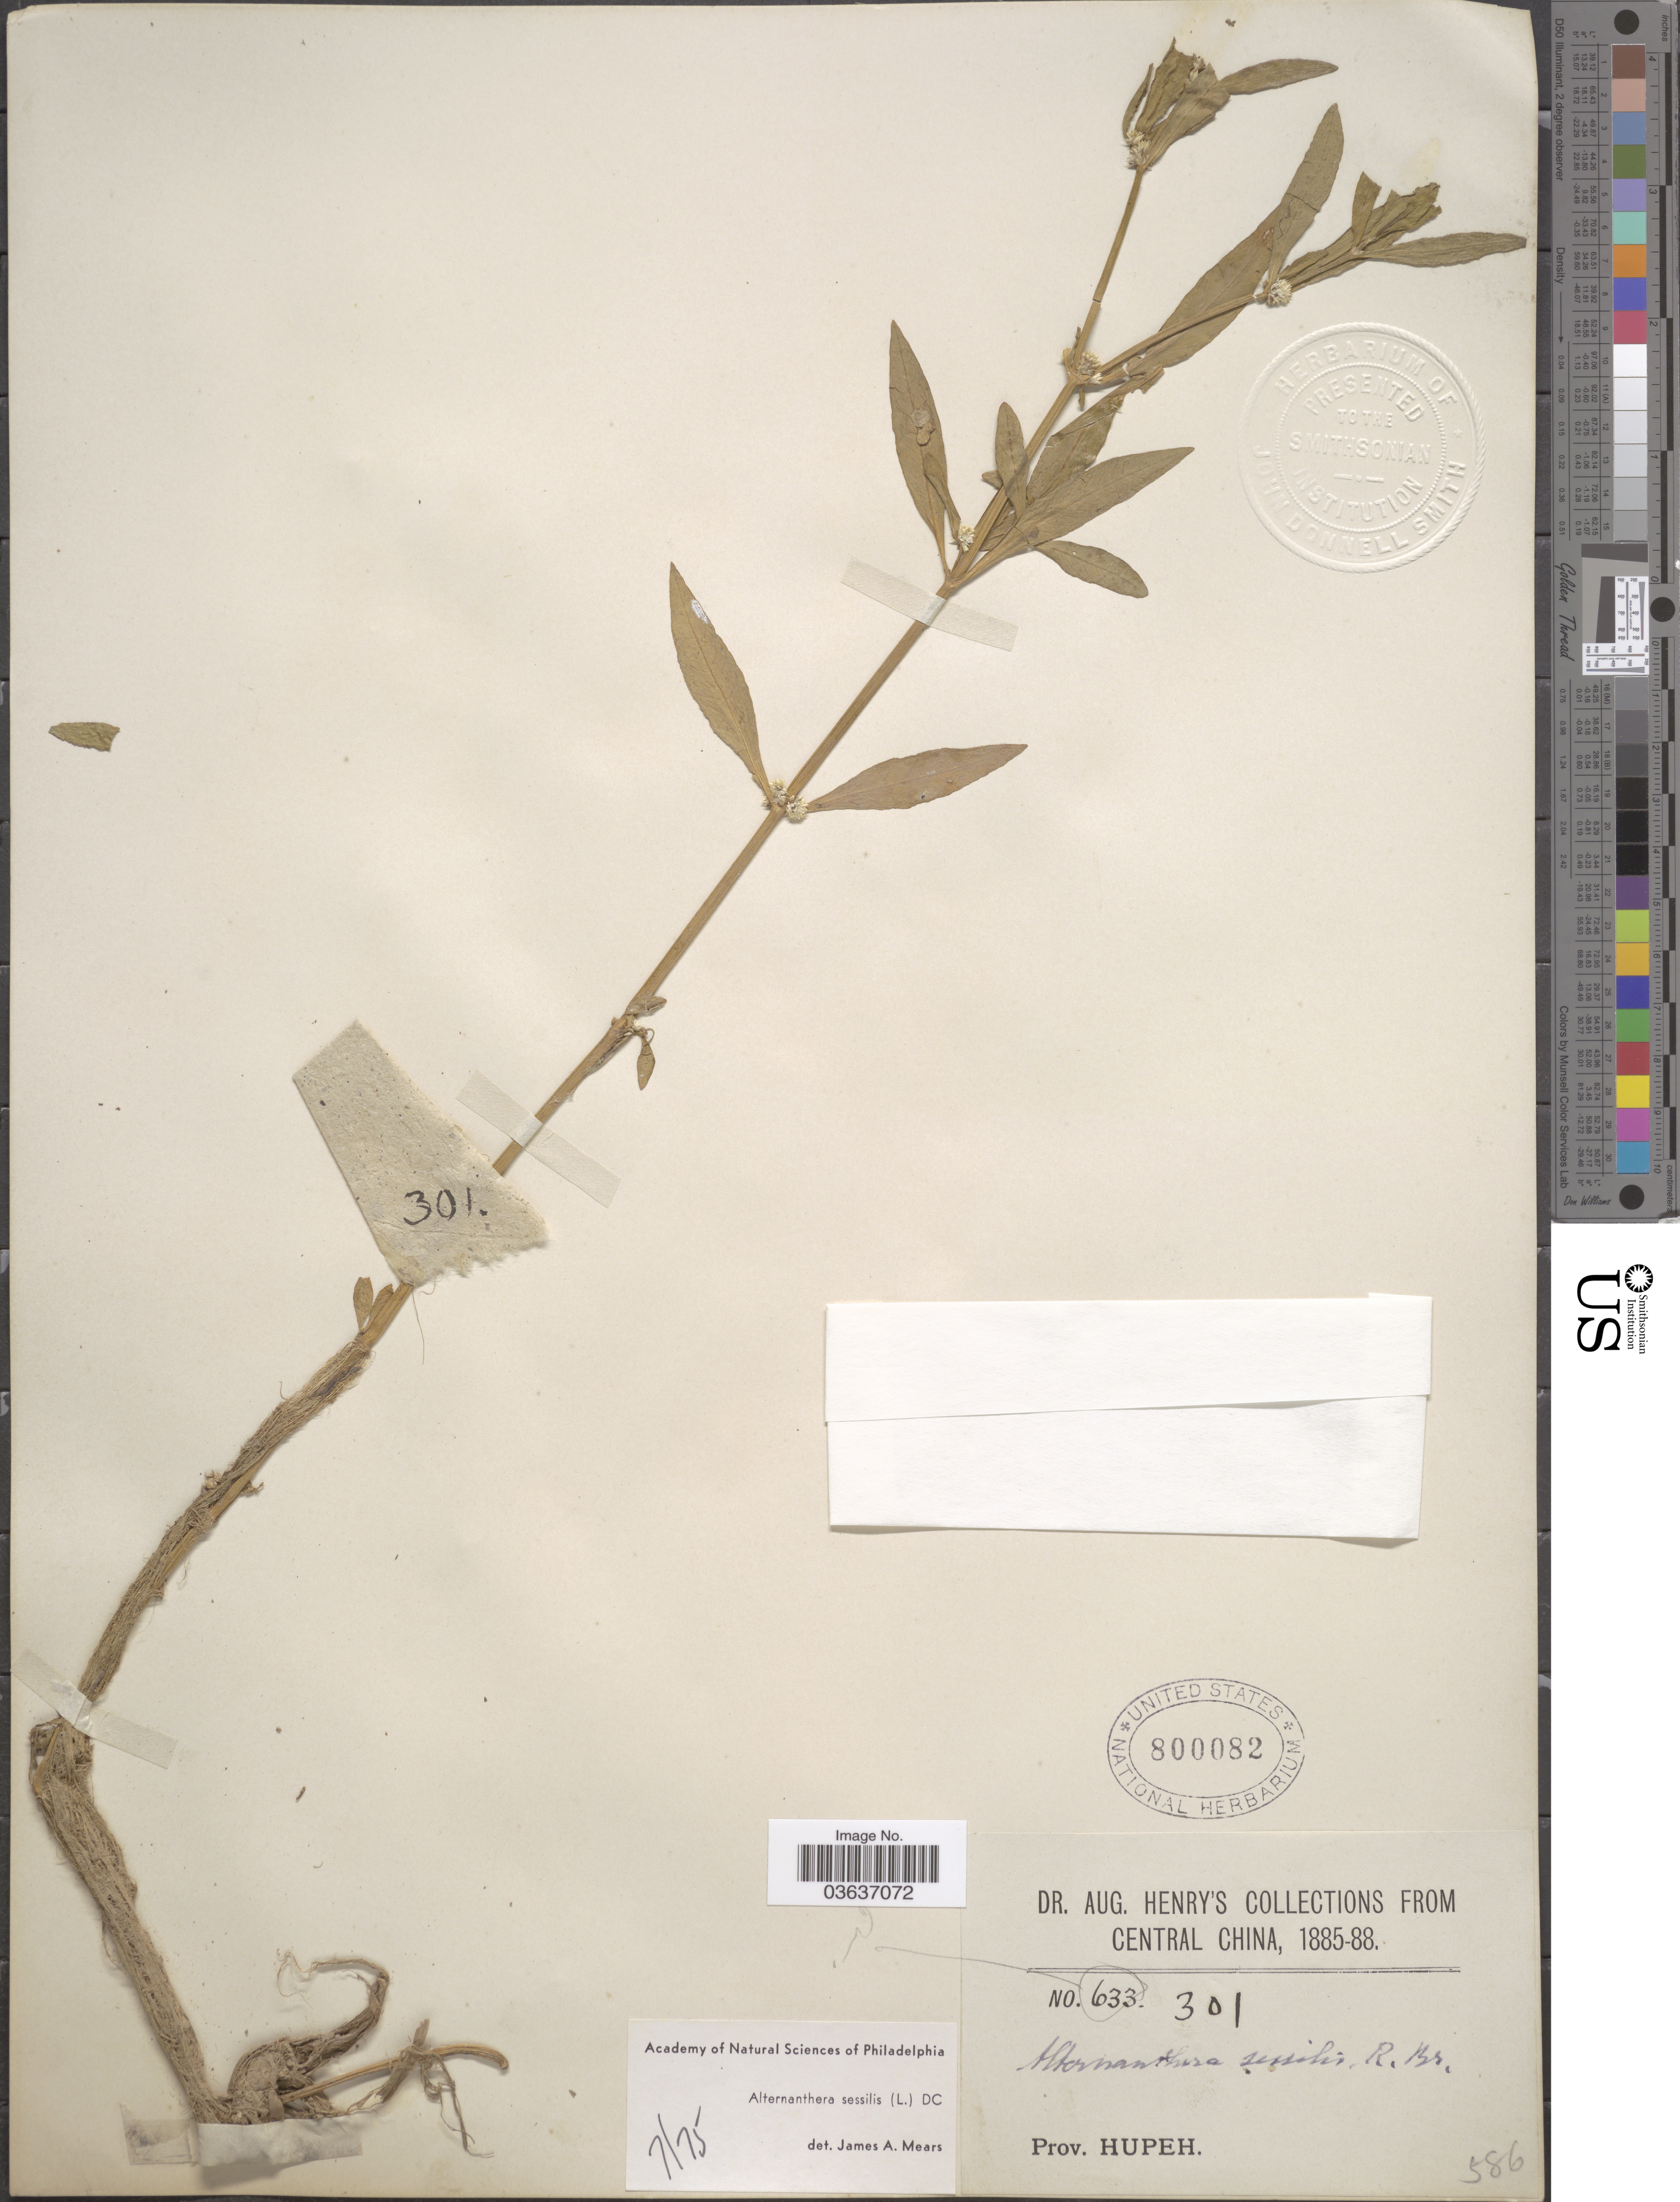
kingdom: Plantae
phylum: Tracheophyta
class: Magnoliopsida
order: Caryophyllales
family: Amaranthaceae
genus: Alternanthera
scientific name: Alternanthera sessilis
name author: (L.) DC.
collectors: A. Henry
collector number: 633/301?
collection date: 1885/1888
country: China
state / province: Hubei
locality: Central China. Prov. Hupeh.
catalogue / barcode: US 800082